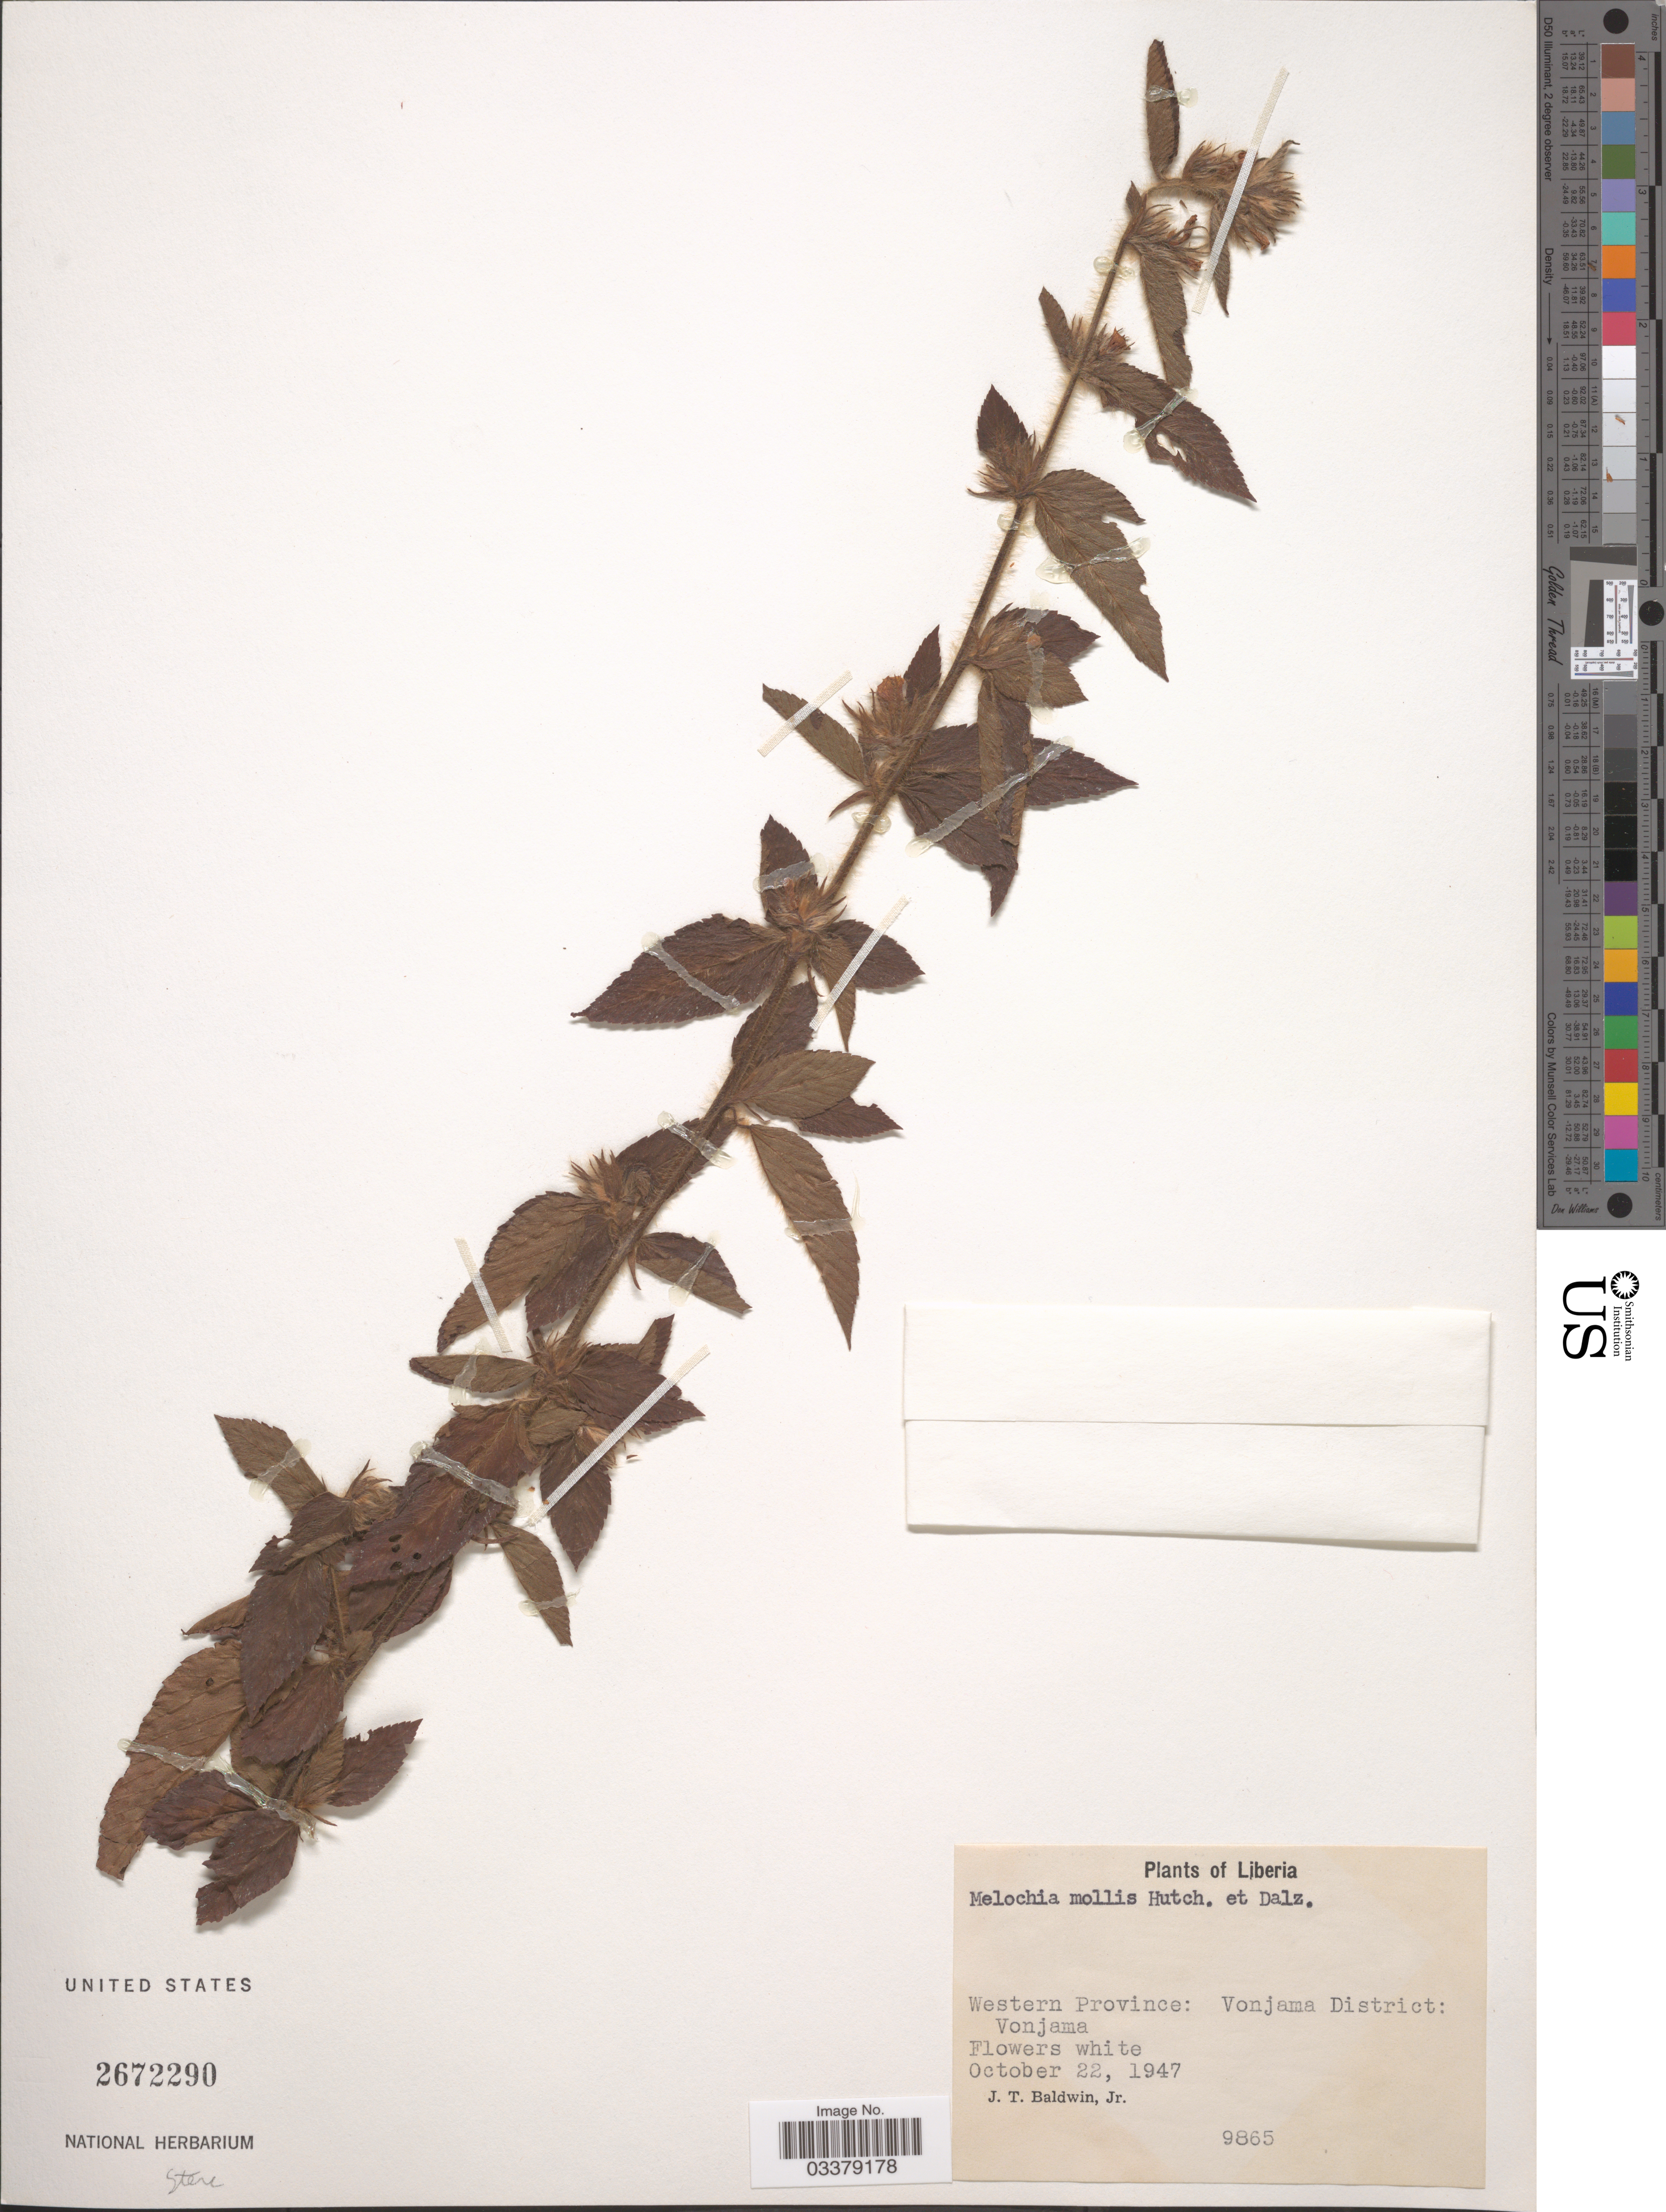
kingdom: Plantae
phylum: Tracheophyta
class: Magnoliopsida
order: Malvales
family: Malvaceae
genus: Melochia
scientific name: Melochia bracteosa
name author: Hoffmann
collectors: J. T. Baldwin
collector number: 9865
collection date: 1947-10-22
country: Liberia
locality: Western Province: Vonjama District: Vonjama.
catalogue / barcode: US 2672290